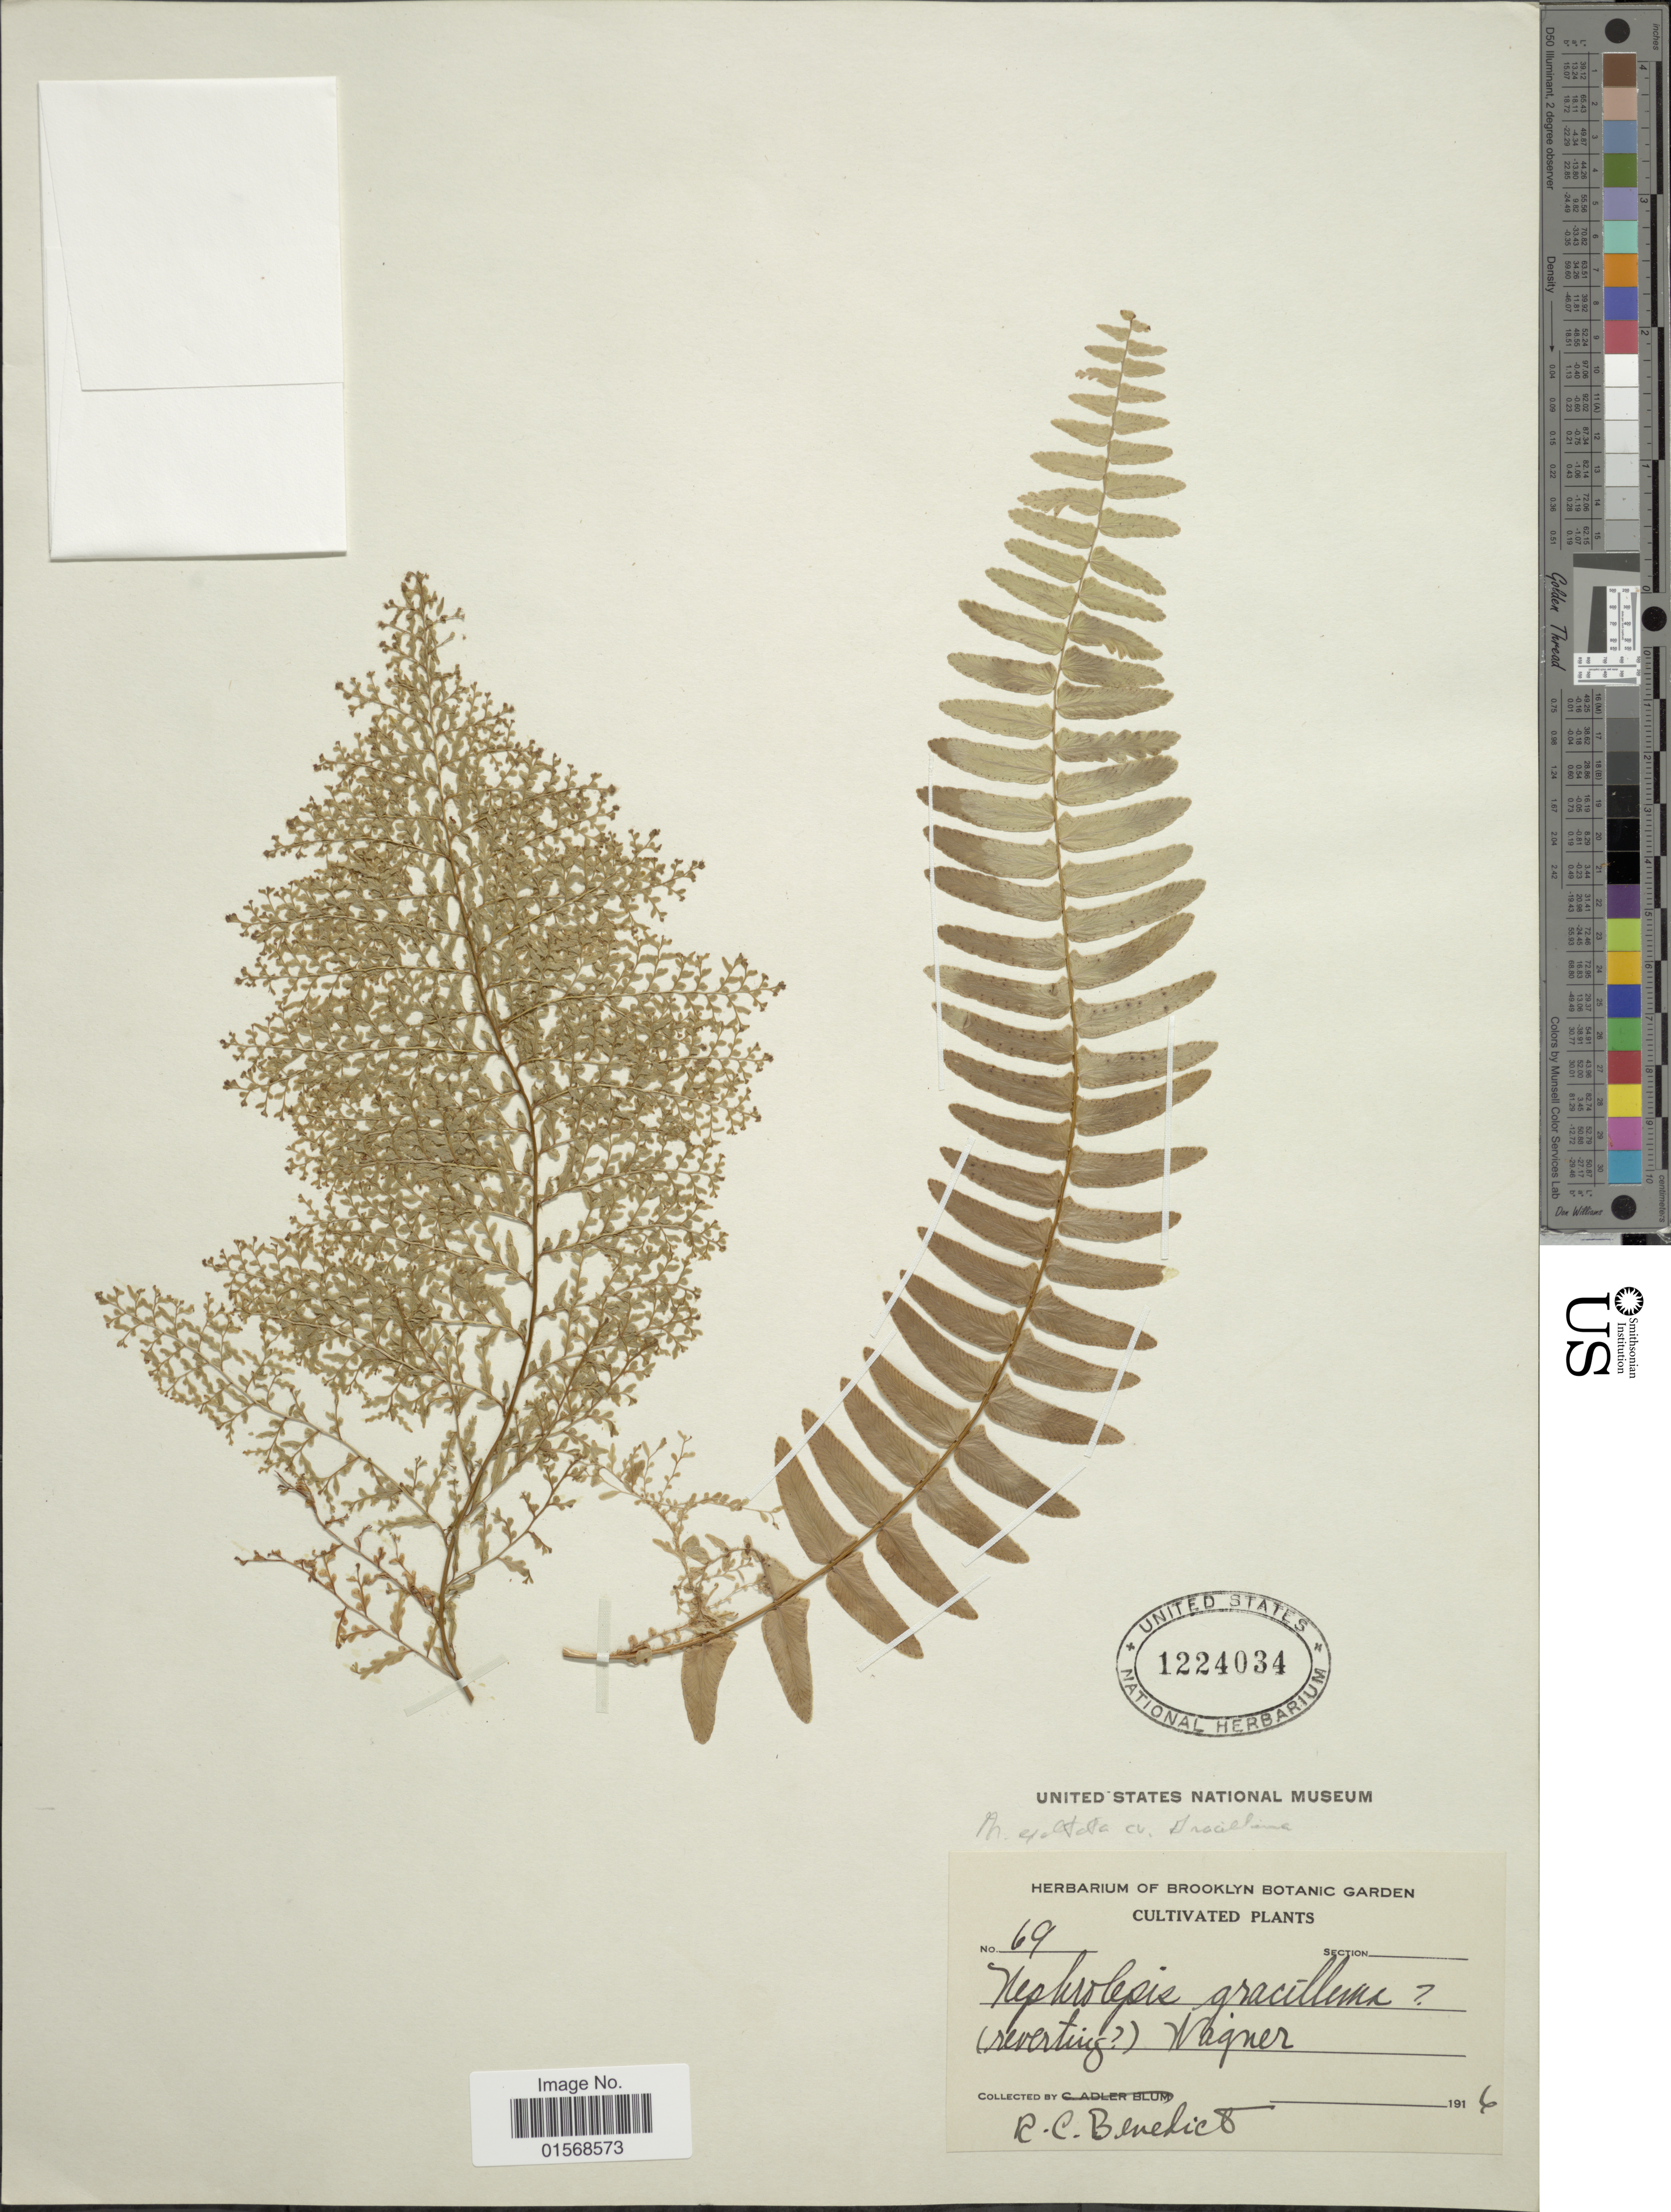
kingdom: Plantae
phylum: Tracheophyta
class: Polypodiopsida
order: Polypodiales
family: Nephrolepidaceae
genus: Nephrolepis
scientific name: Nephrolepis 'Gracillema'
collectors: R. C. Benedict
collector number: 69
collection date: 1916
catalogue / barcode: US 1224034